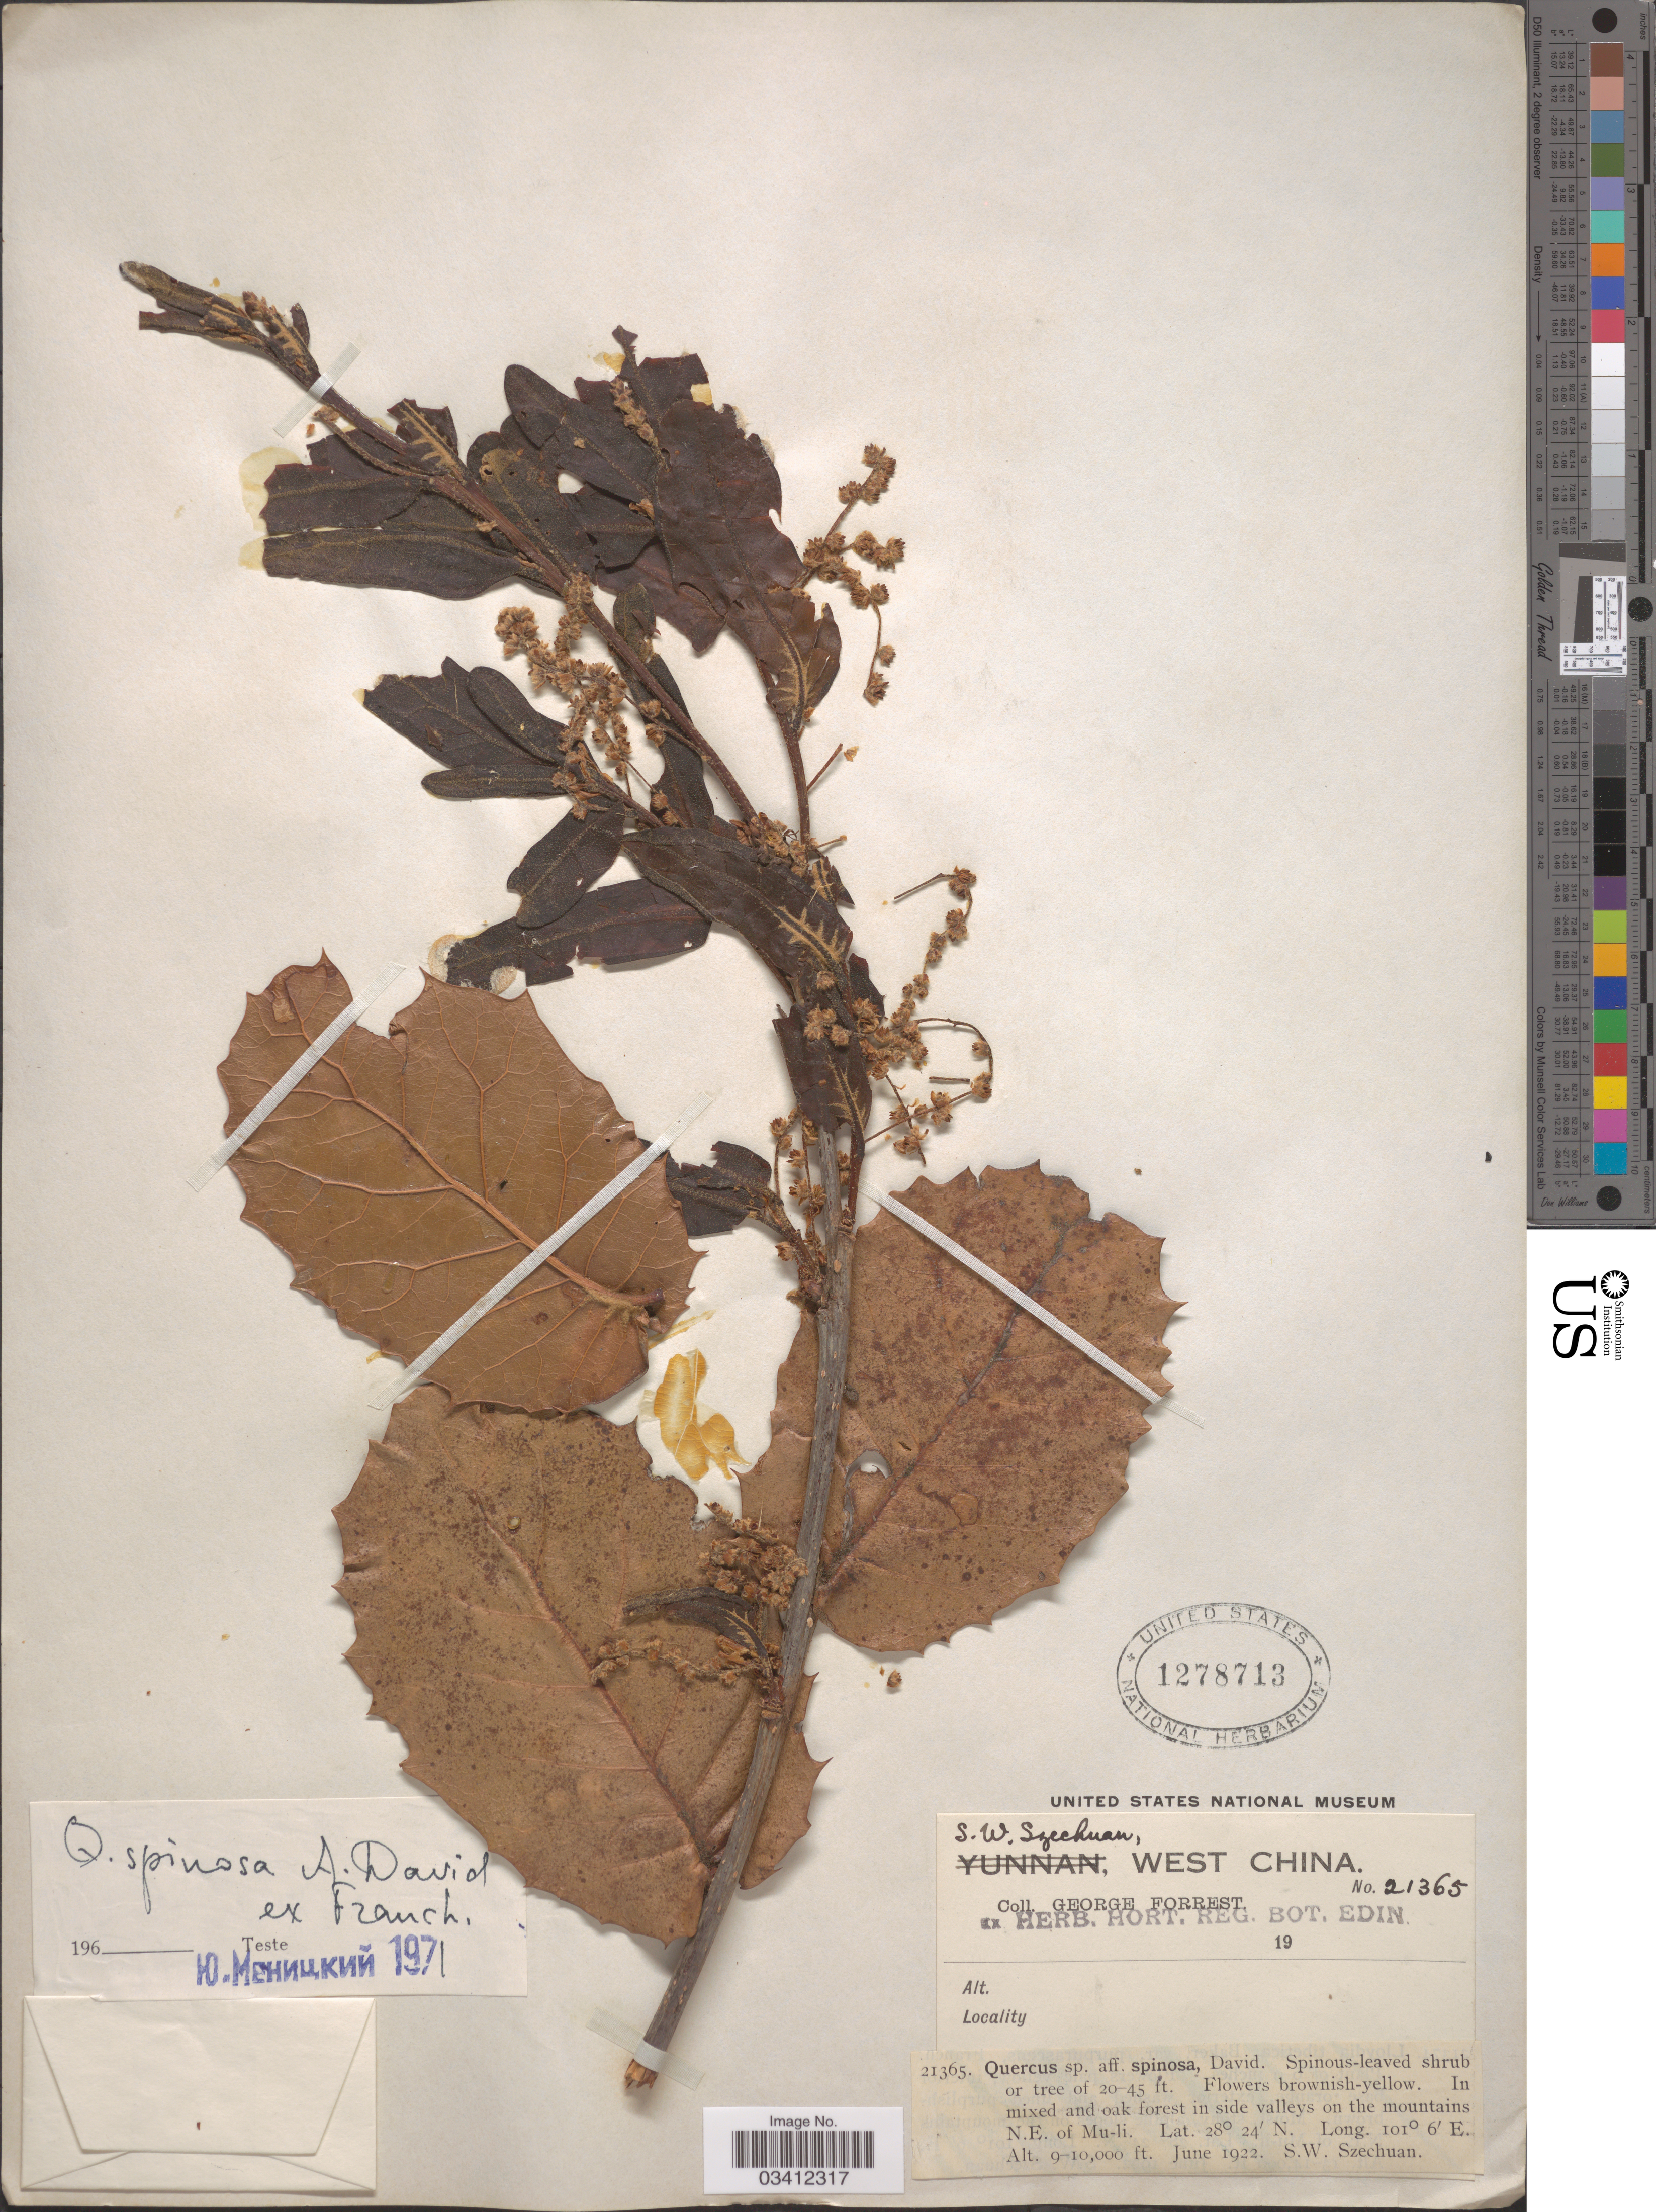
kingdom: Plantae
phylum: Tracheophyta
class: Magnoliopsida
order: Fagales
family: Fagaceae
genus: Quercus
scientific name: Quercus spinosa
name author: David ex Franch.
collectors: G. Forrest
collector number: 21365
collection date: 1922-06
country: China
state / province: Sichuan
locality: S. W. Szechuan, West China. In side valleys on the mountains N. E. of Mu-li.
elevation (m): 2743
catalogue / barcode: US 1278713